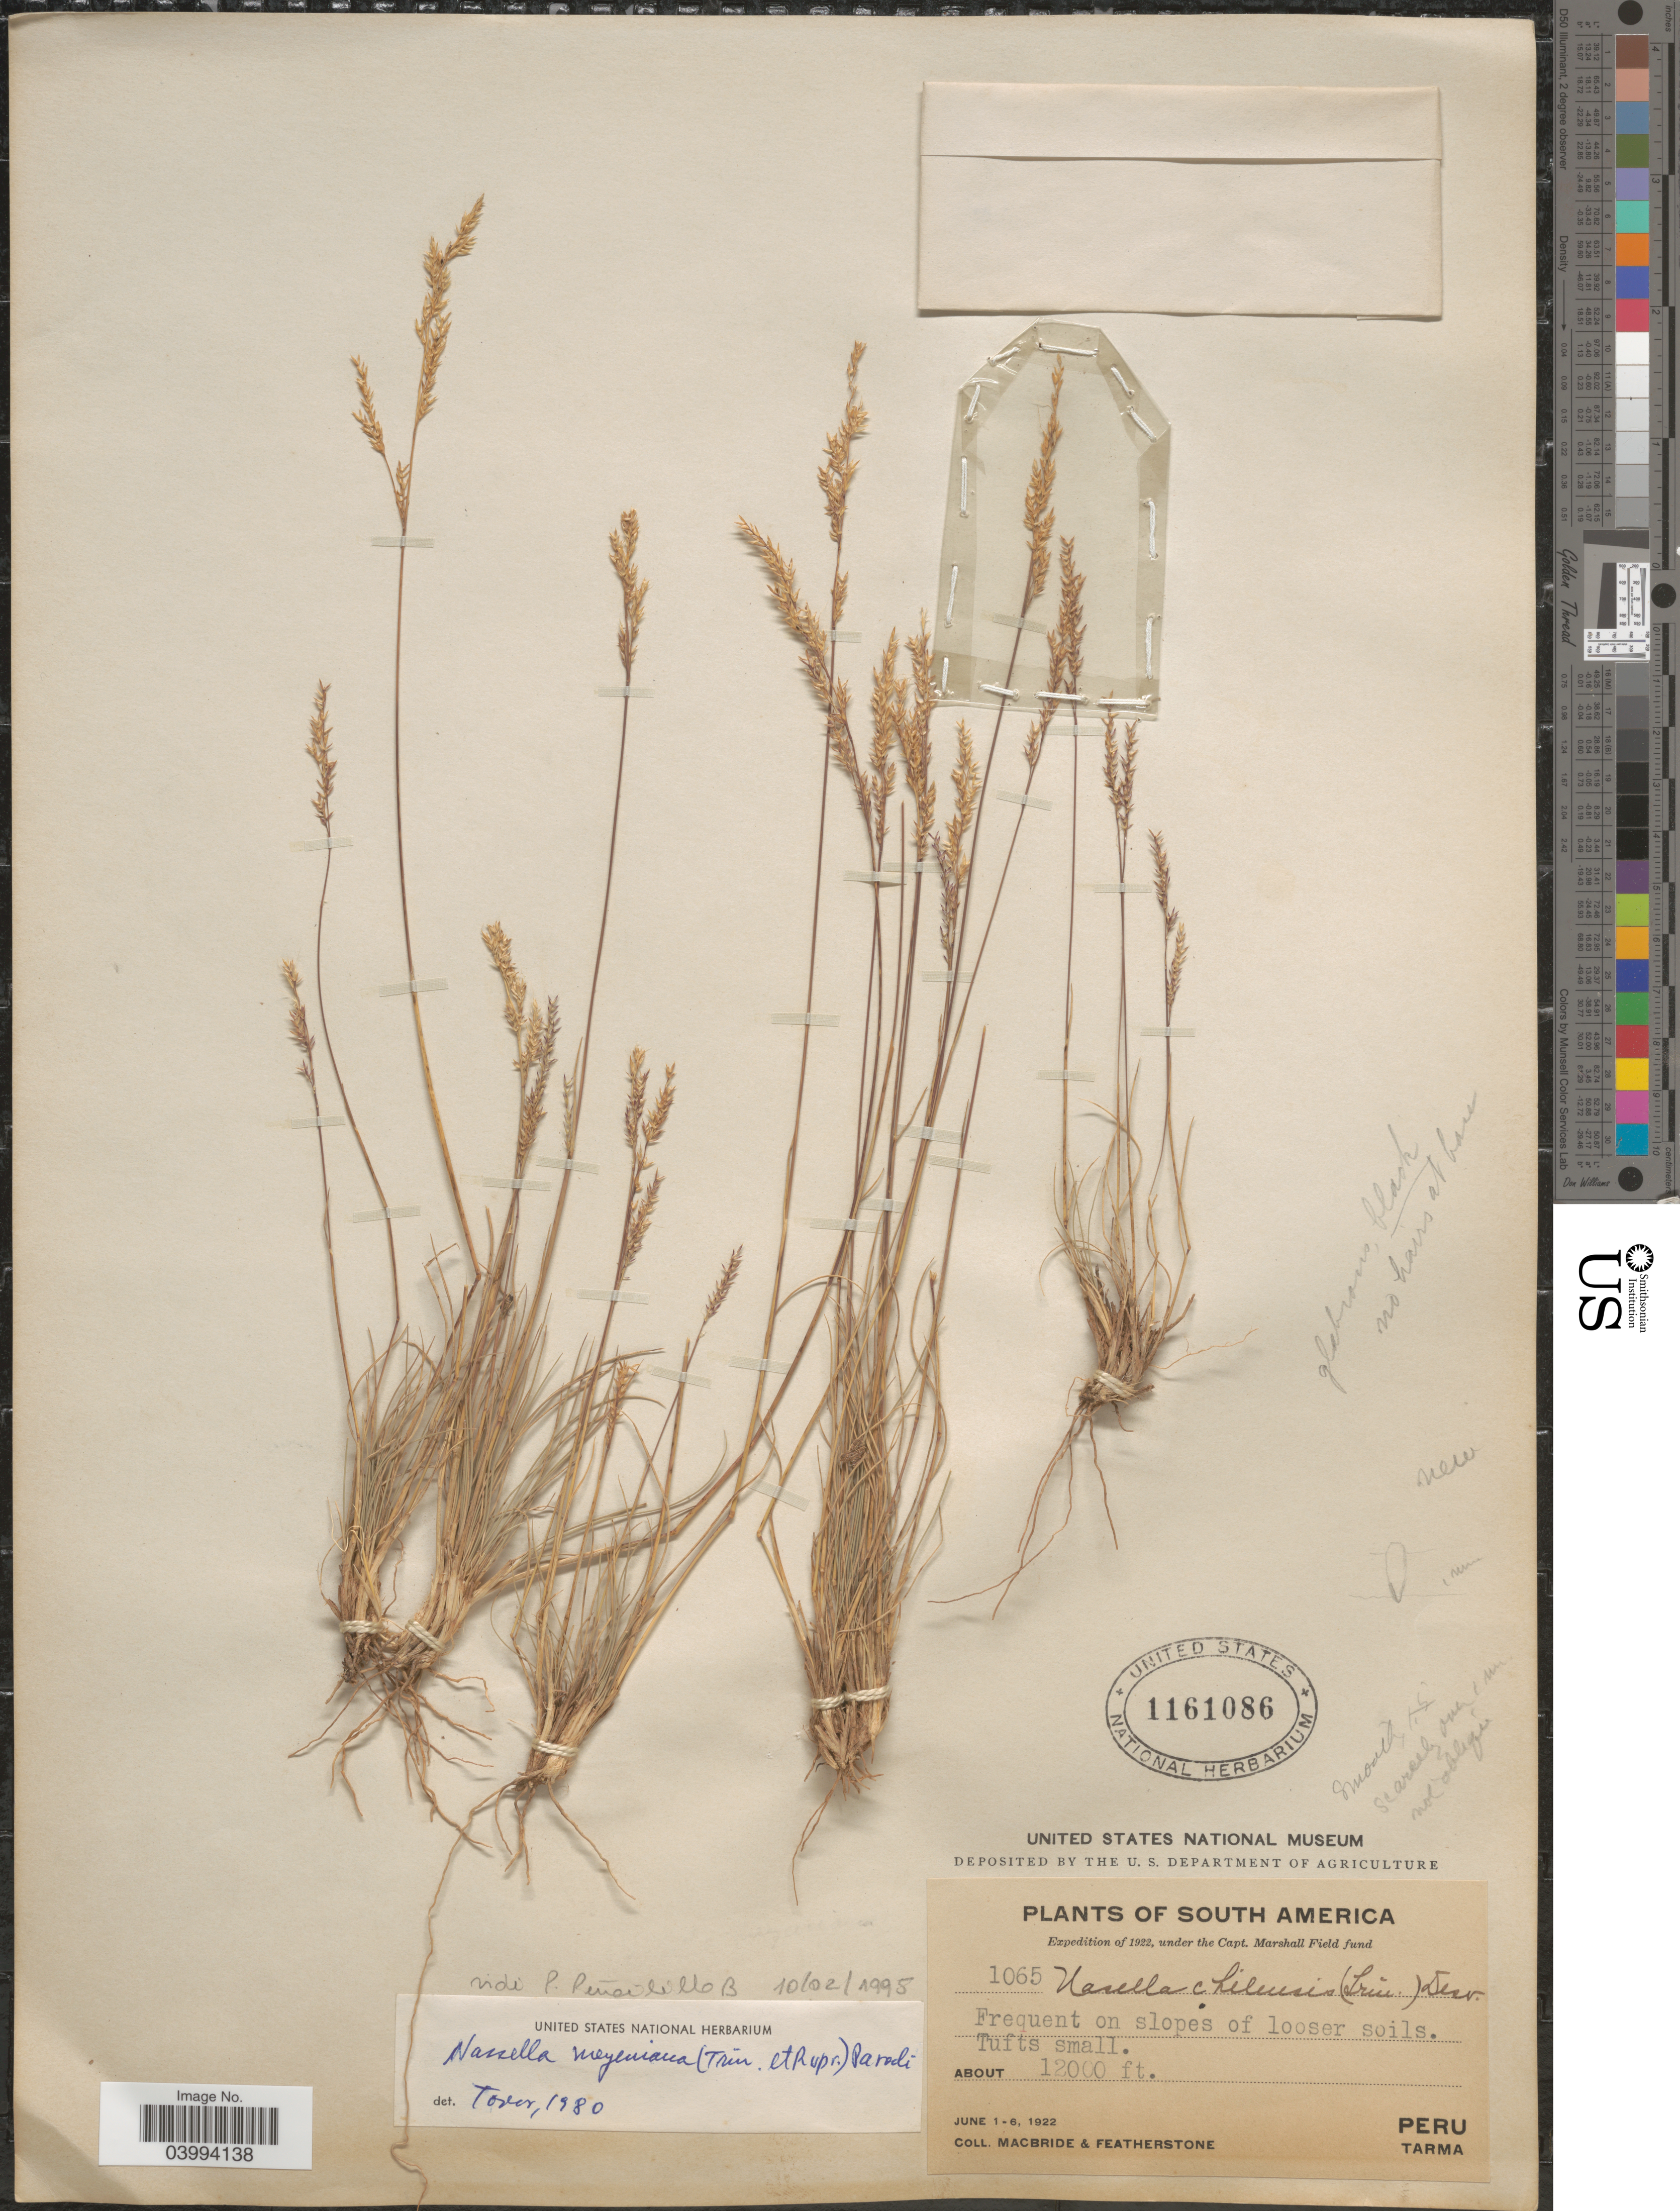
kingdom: Plantae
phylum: Tracheophyta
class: Liliopsida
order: Poales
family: Poaceae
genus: Nassella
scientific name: Nassella meyeniana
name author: (Trin. & Rupr.) Parodi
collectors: Macbride, -- & -. Featherstone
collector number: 1065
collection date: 1922-06-01/1922-06-06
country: Peru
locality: Tarma.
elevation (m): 3658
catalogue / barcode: US 1161086